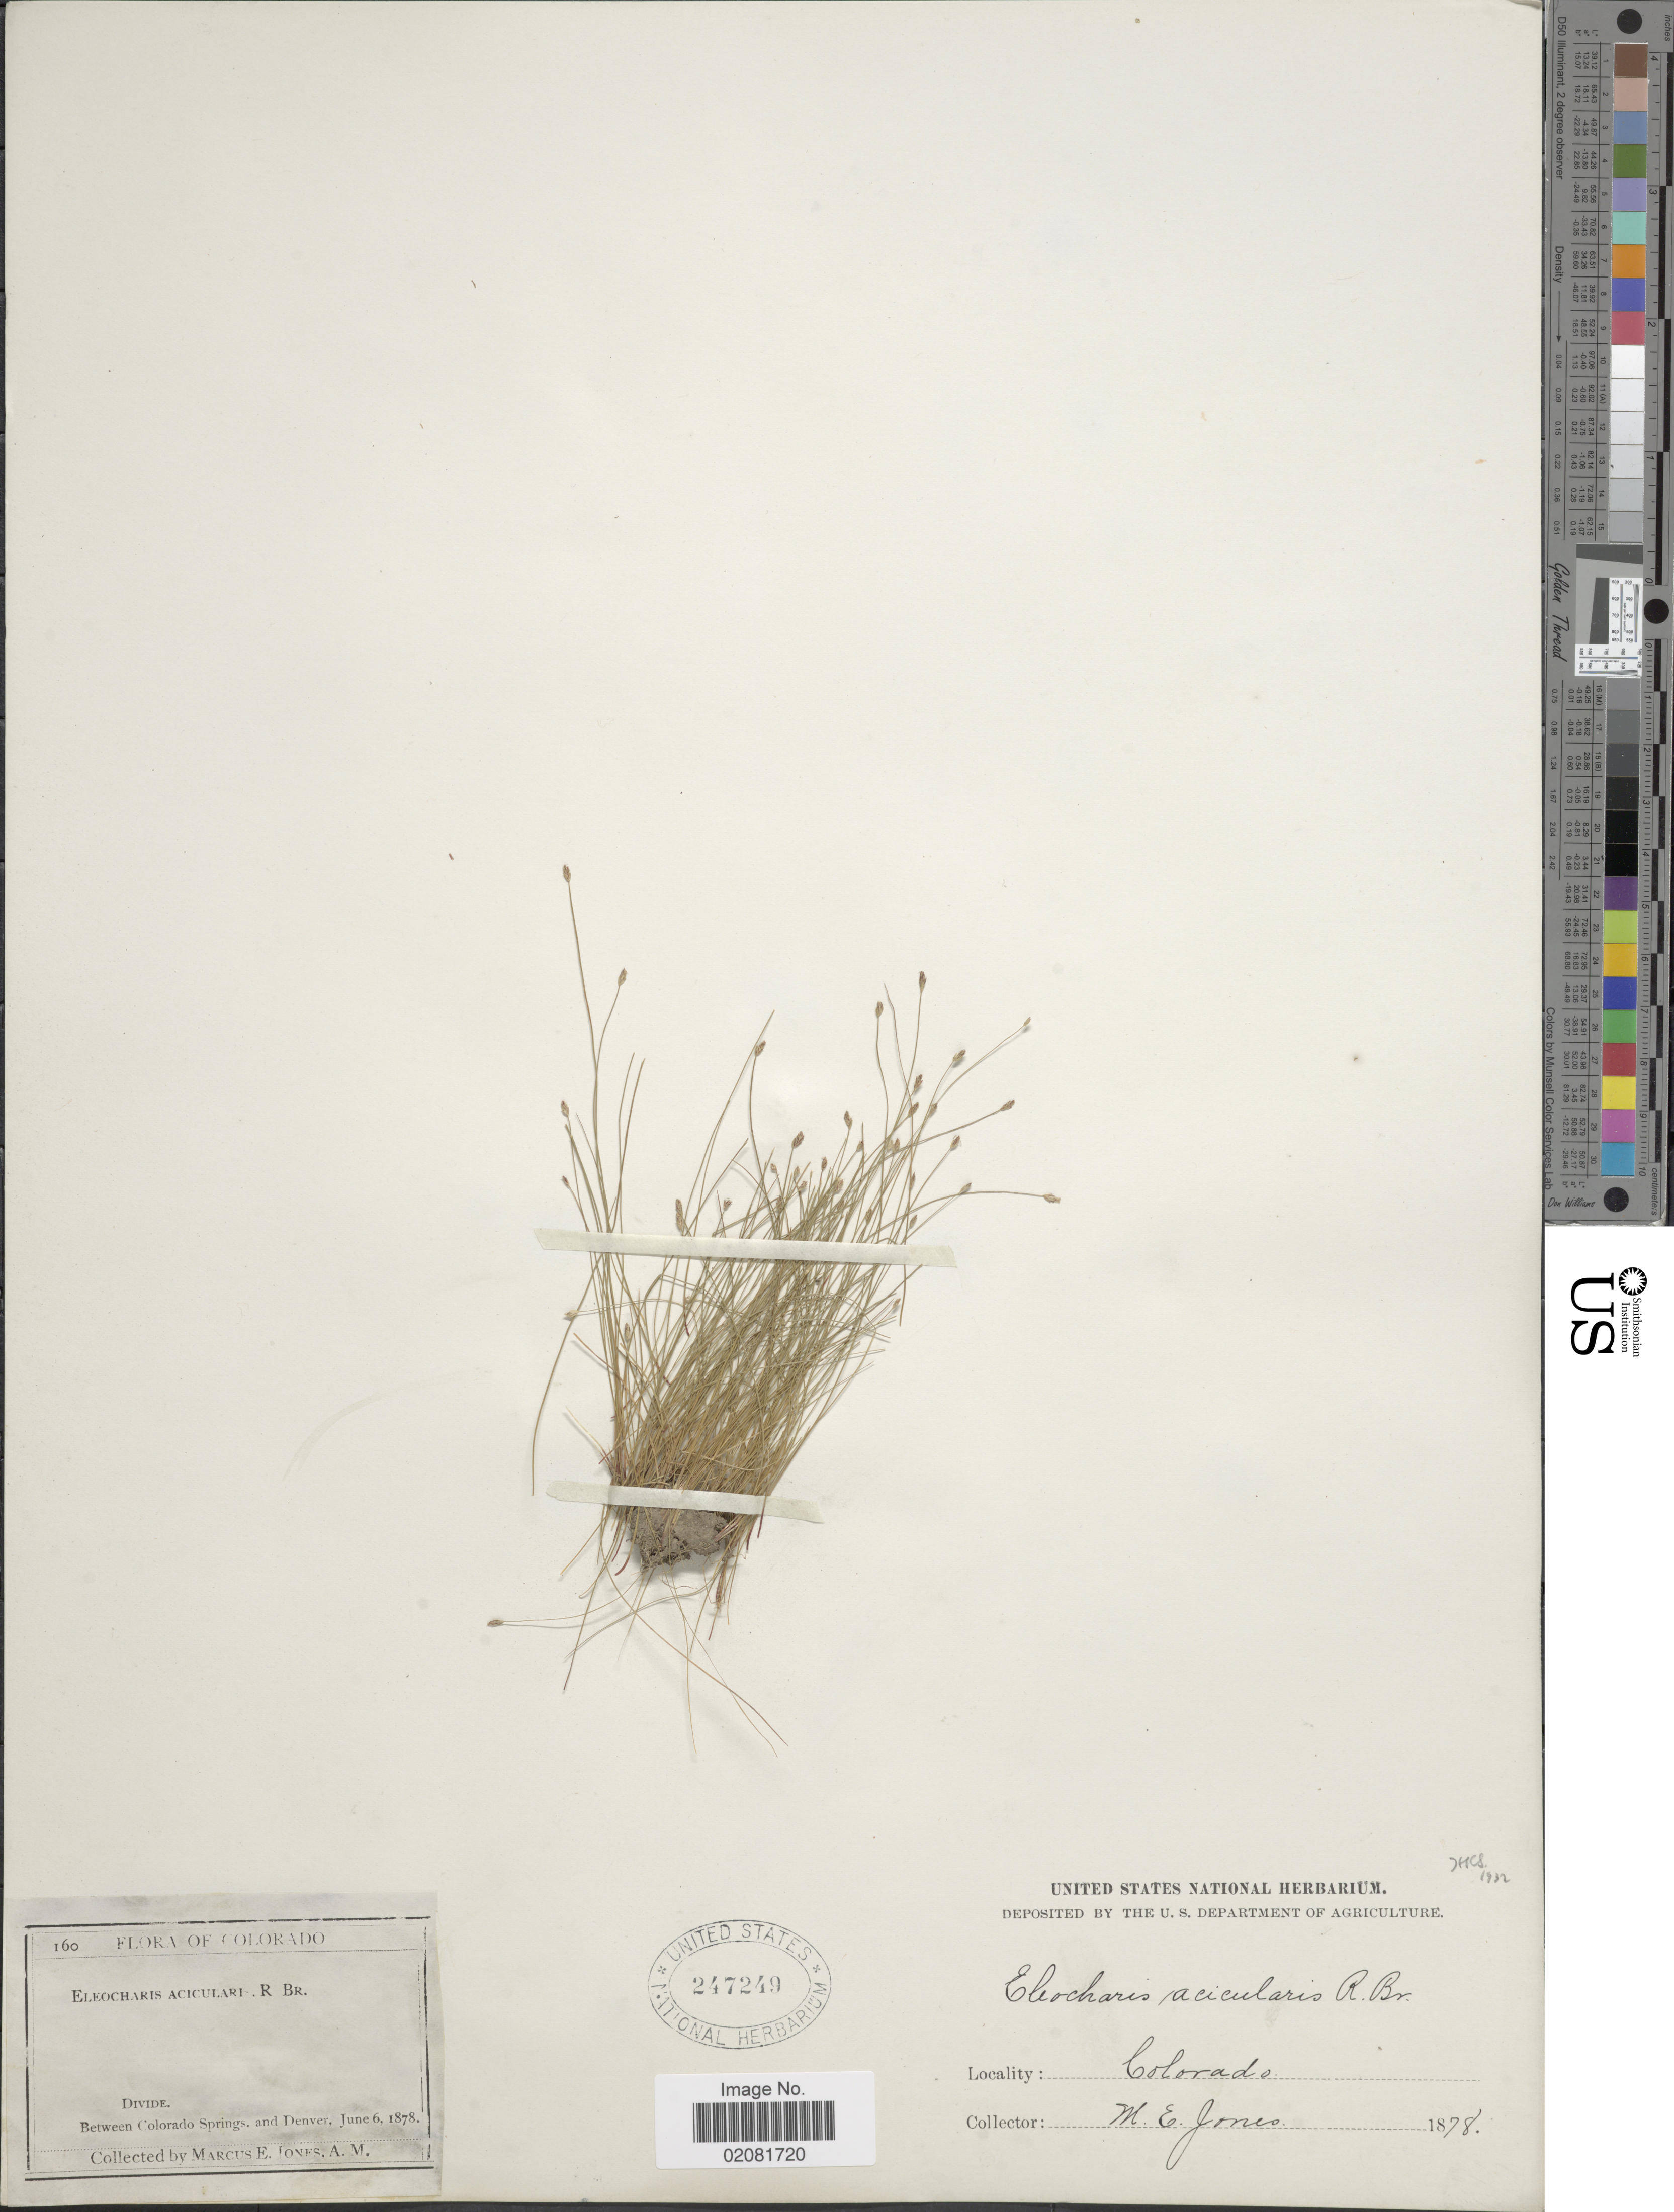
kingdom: Plantae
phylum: Tracheophyta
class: Liliopsida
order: Poales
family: Cyperaceae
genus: Eleocharis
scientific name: Eleocharis acicularis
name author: (L.) Roem. & Schult.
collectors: M. E. Jones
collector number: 160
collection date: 1878-06-06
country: United States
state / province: Colorado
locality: Divide. Between Colorado Springs, and Denver.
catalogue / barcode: US 247249